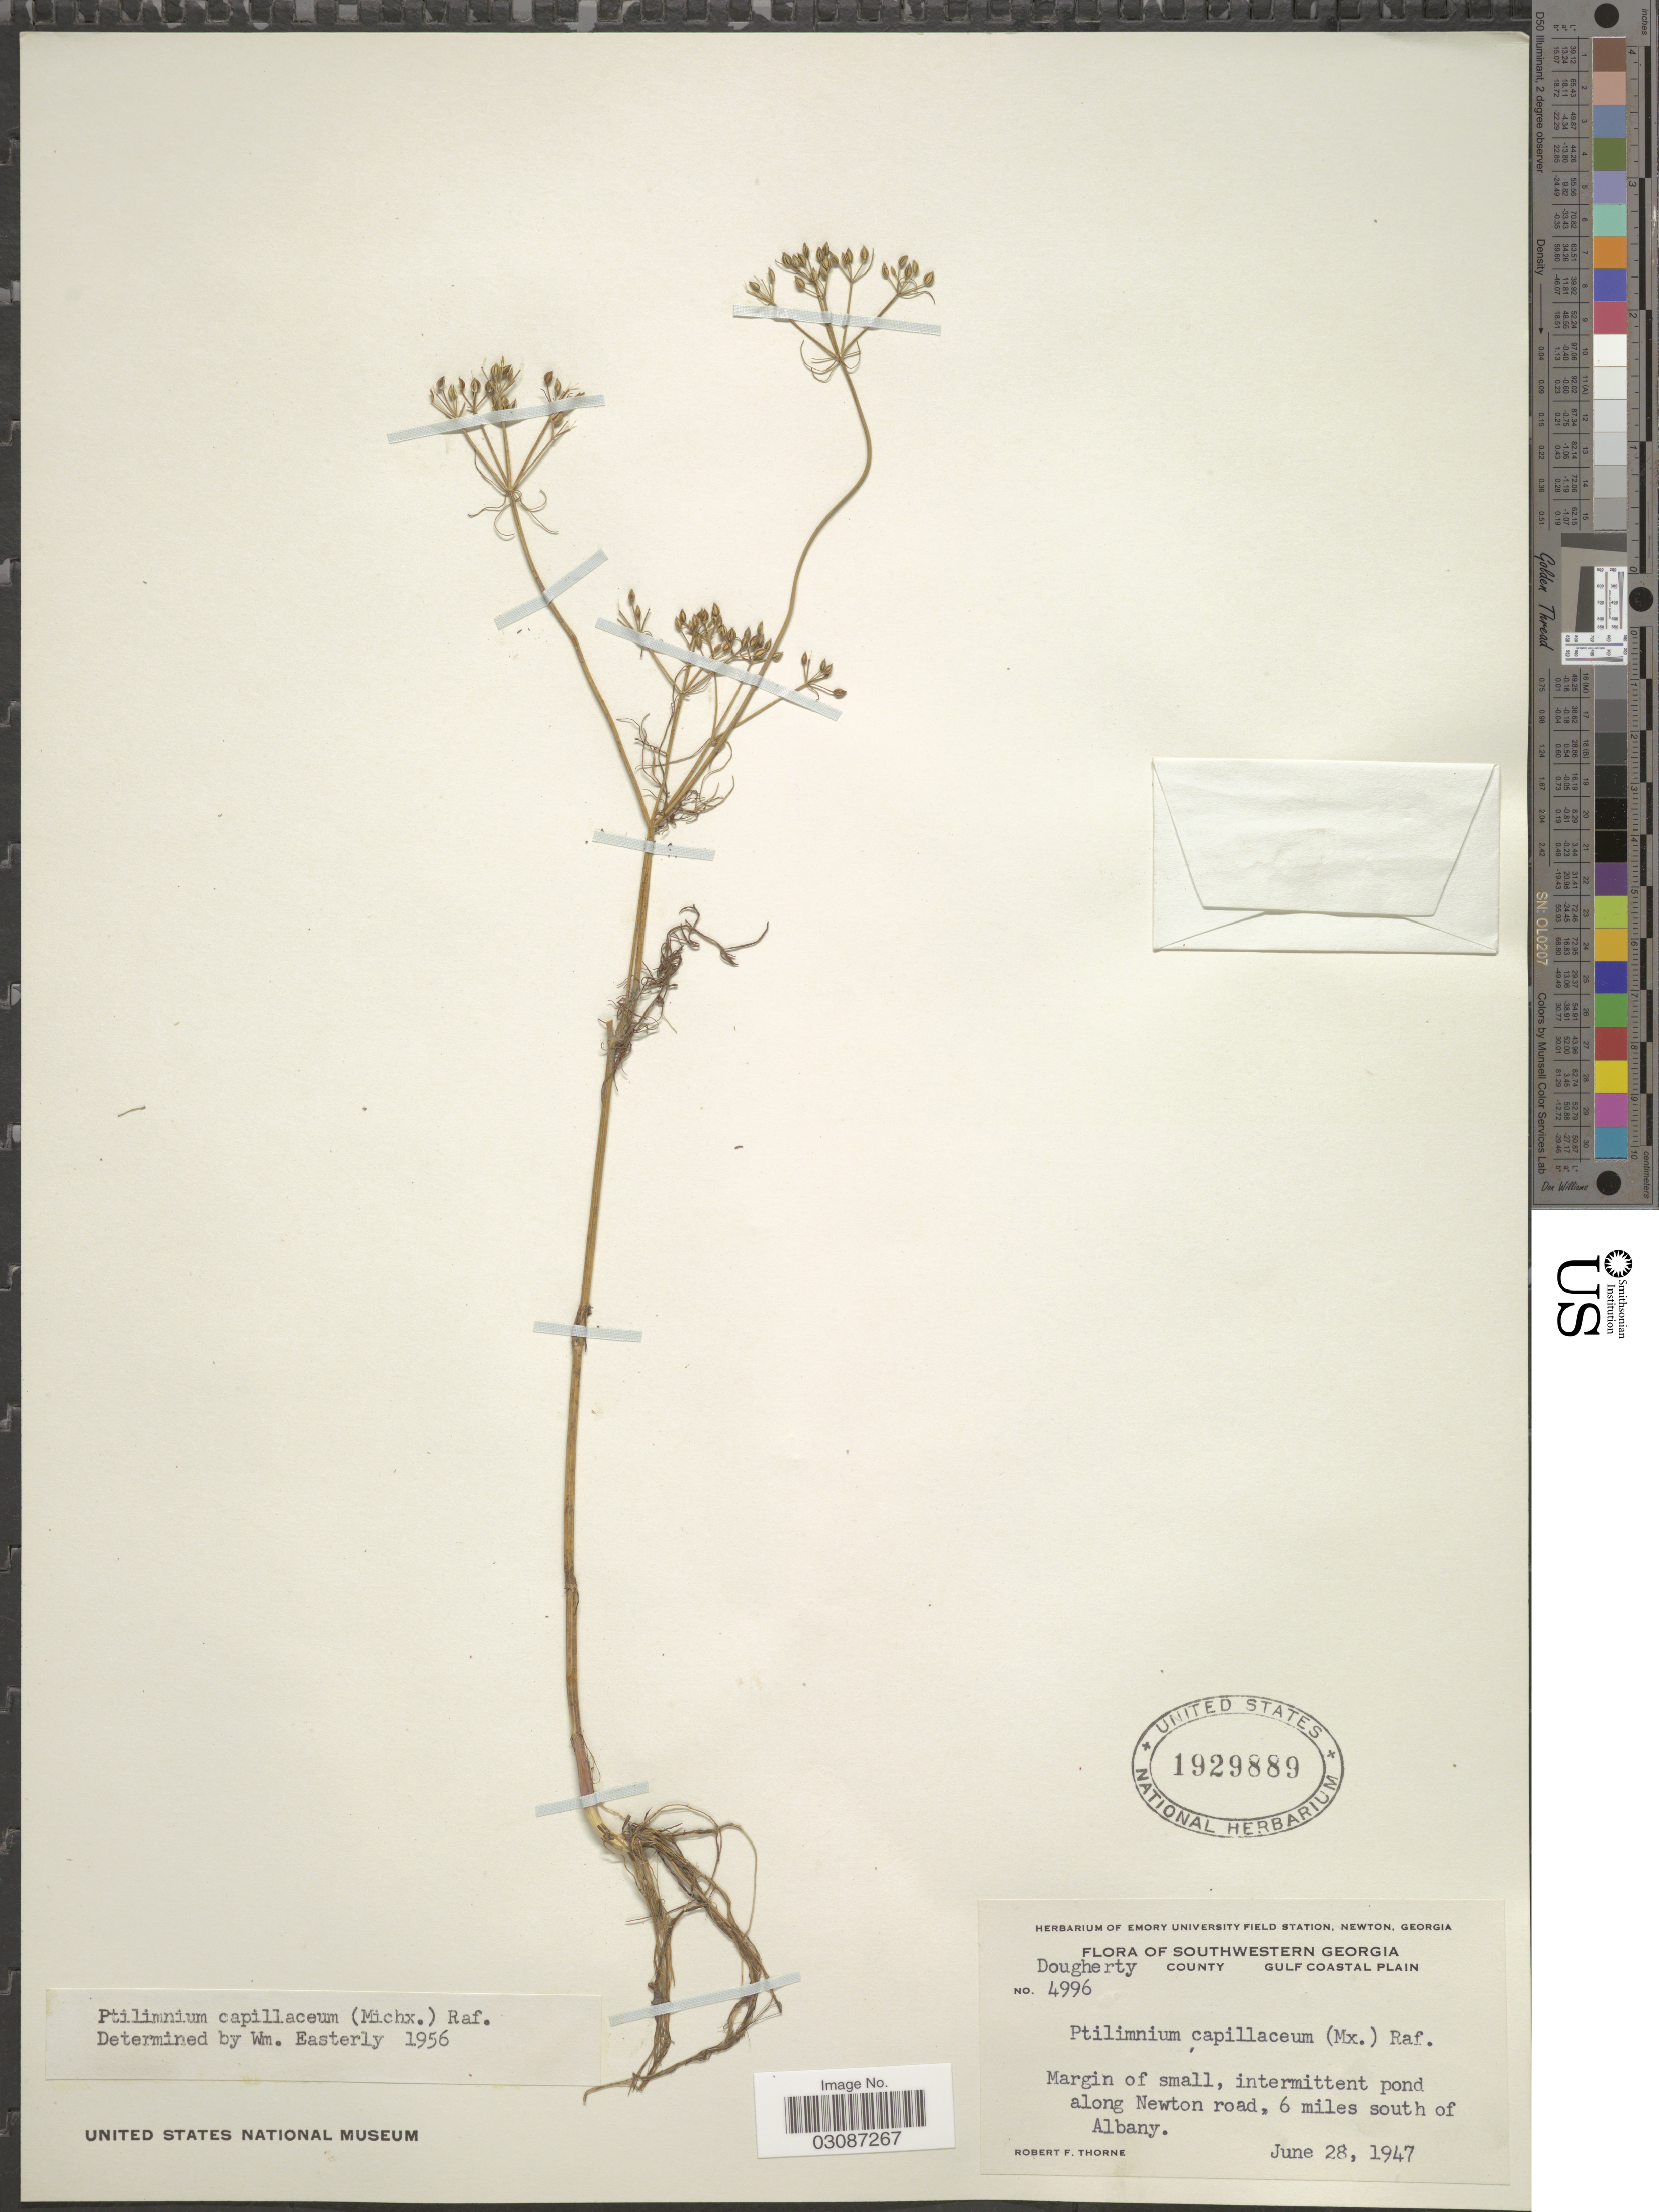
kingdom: Plantae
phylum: Tracheophyta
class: Magnoliopsida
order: Apiales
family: Apiaceae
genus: Ptilimnium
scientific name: Ptilimnium capillaceum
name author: (Michx.) Raf.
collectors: R. F. Thorne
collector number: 4996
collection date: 1947-06-28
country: United States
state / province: Georgia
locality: Southwestern Georgia. Dougherty County, Gulf Coastal Plain. Intermittent pond along Newton road, 6 miles south of Albany.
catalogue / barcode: US 1929889